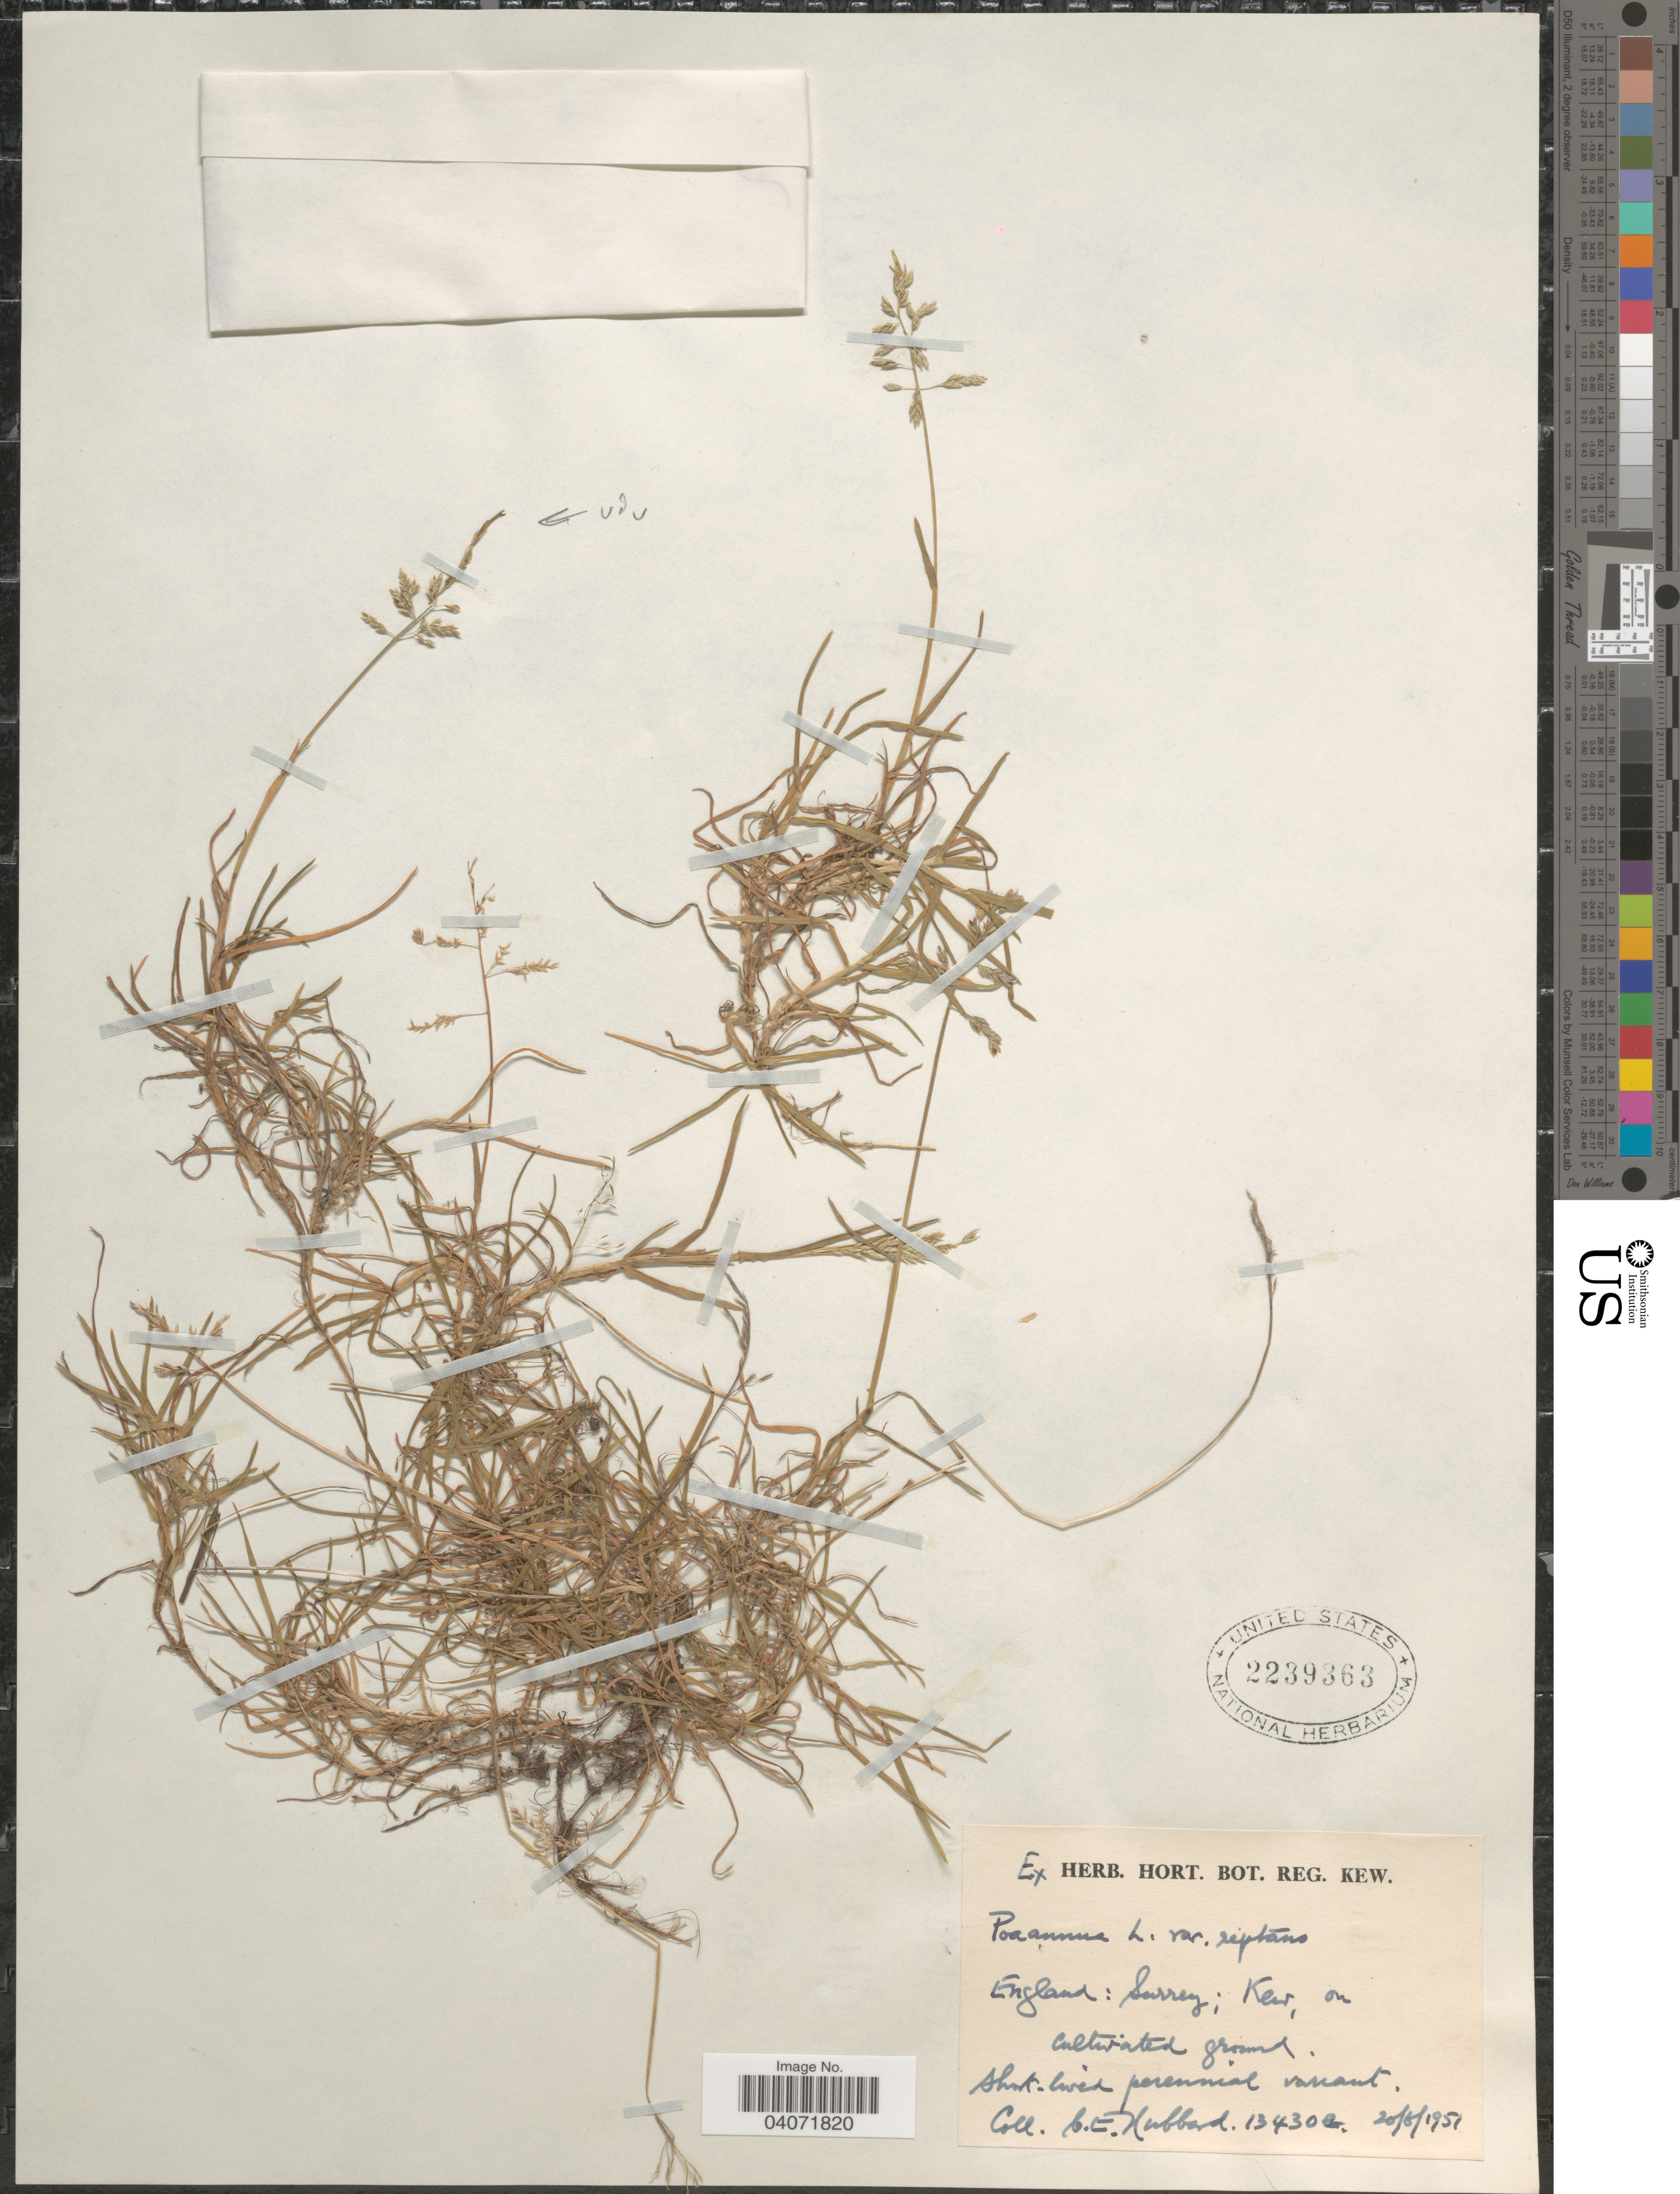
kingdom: Plantae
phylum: Tracheophyta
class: Liliopsida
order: Poales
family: Poaceae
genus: Poa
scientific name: Poa annua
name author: L.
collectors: C. E. Hubbard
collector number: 134308*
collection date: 1951-05-20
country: United Kingdom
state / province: England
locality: Surrey; Kew.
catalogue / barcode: US 2239363